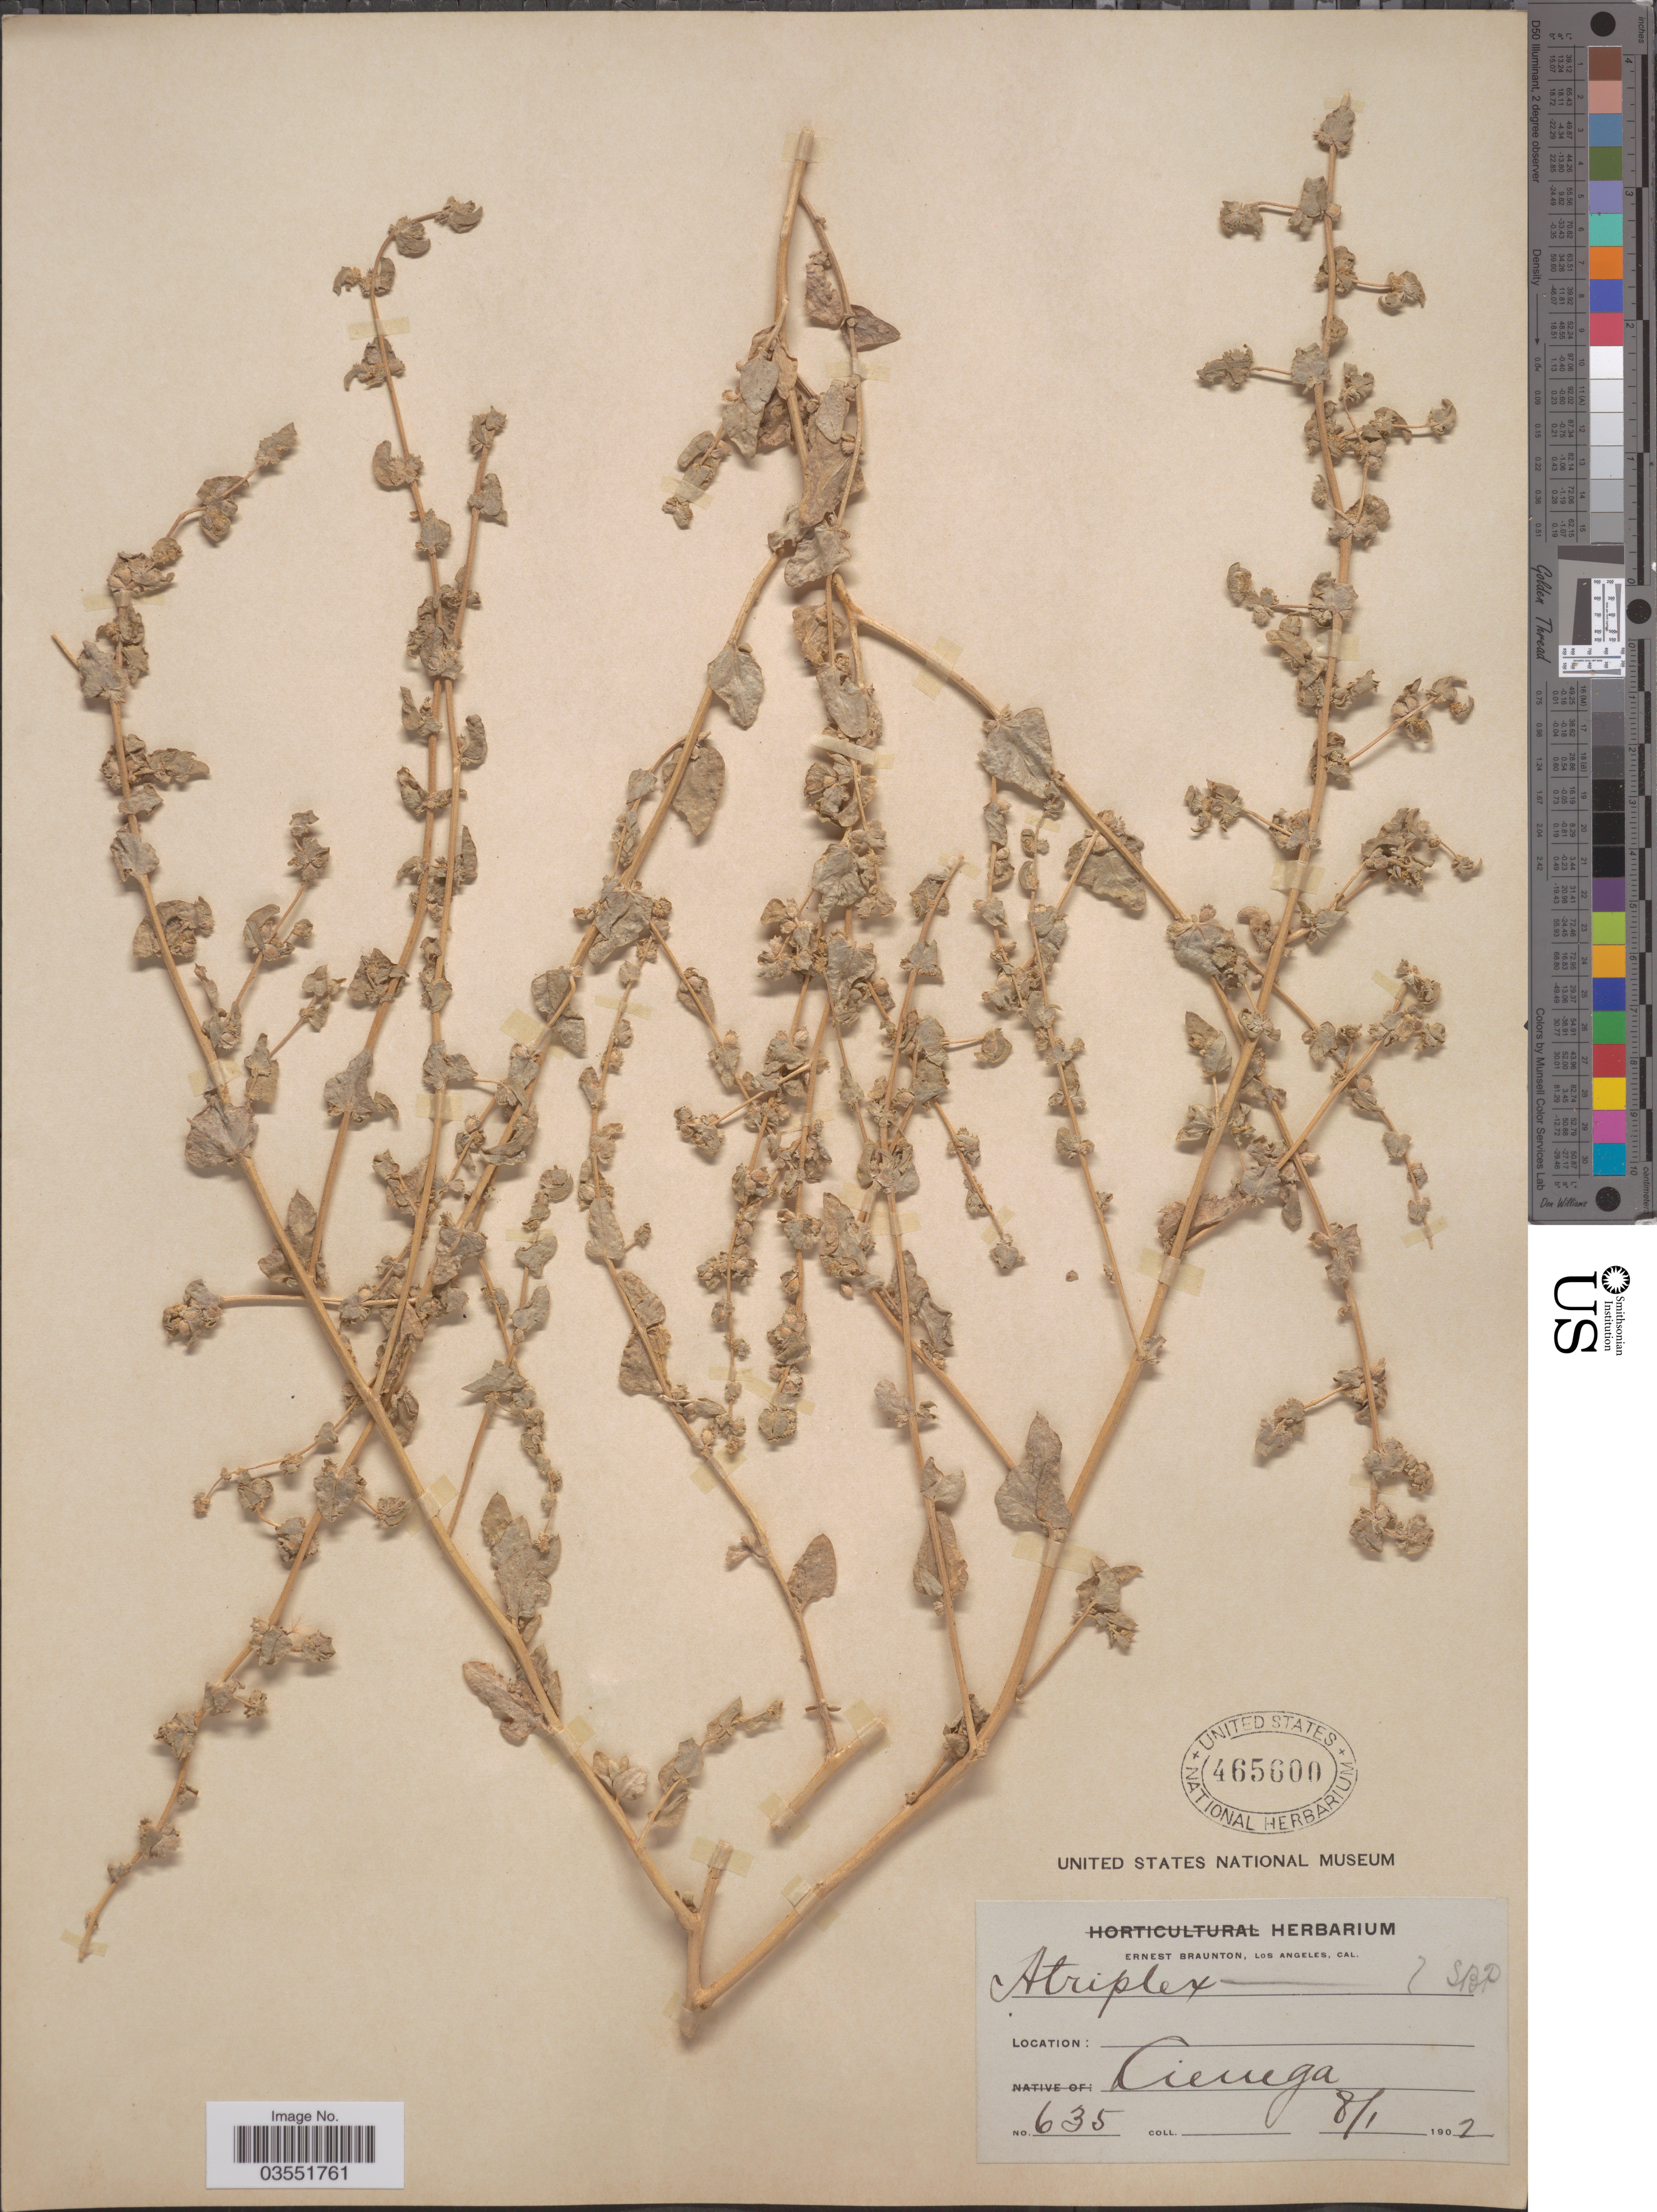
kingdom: Plantae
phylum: Tracheophyta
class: Magnoliopsida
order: Caryophyllales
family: Amaranthaceae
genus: Atriplex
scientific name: Atriplex expansa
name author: S. Watson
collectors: E. Braunton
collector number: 635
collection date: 1902-08-01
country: United States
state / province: California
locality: Cienega.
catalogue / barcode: US 465600